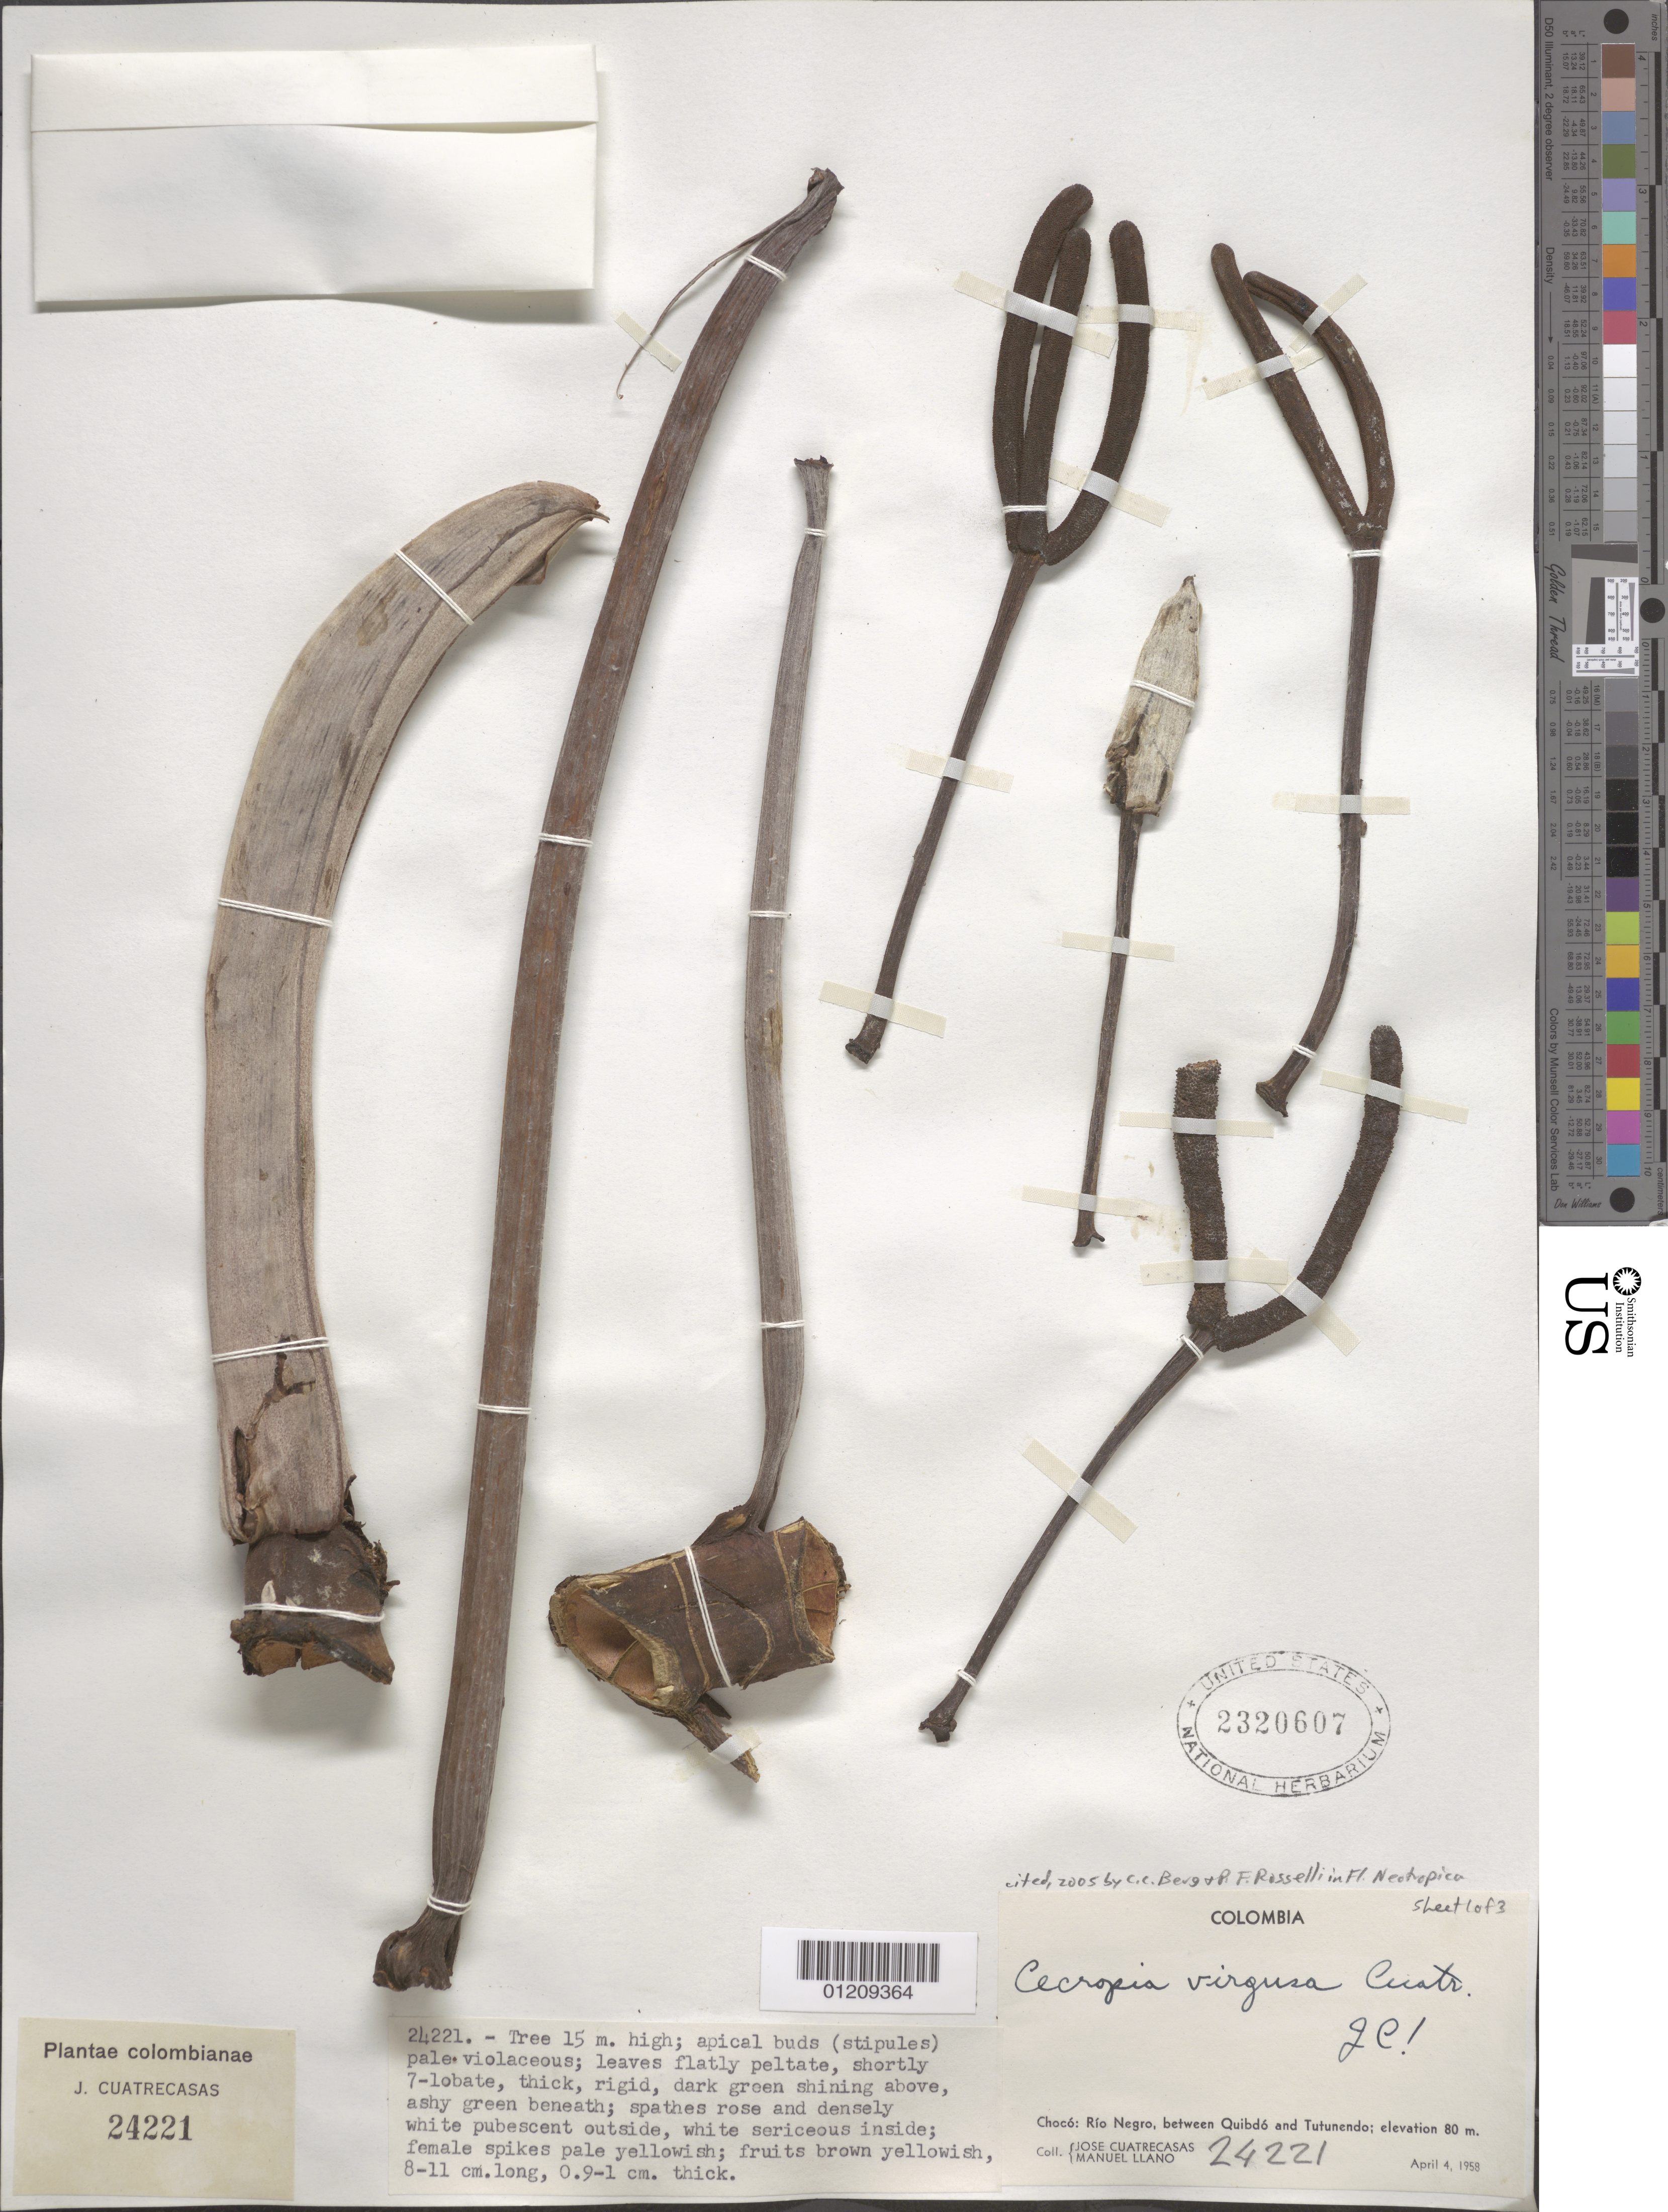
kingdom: Plantae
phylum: Tracheophyta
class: Magnoliopsida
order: Rosales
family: Urticaceae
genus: Cecropia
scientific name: Cecropia virgusa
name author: Cuatrec.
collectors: J. Cuatrecasas & M. Llano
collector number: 24221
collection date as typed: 04 Apr 1958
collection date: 1958-04-04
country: Colombia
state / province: Chocó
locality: Rio Negro, between Quibdo and TutUnendo.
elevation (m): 80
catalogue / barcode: US 2320607